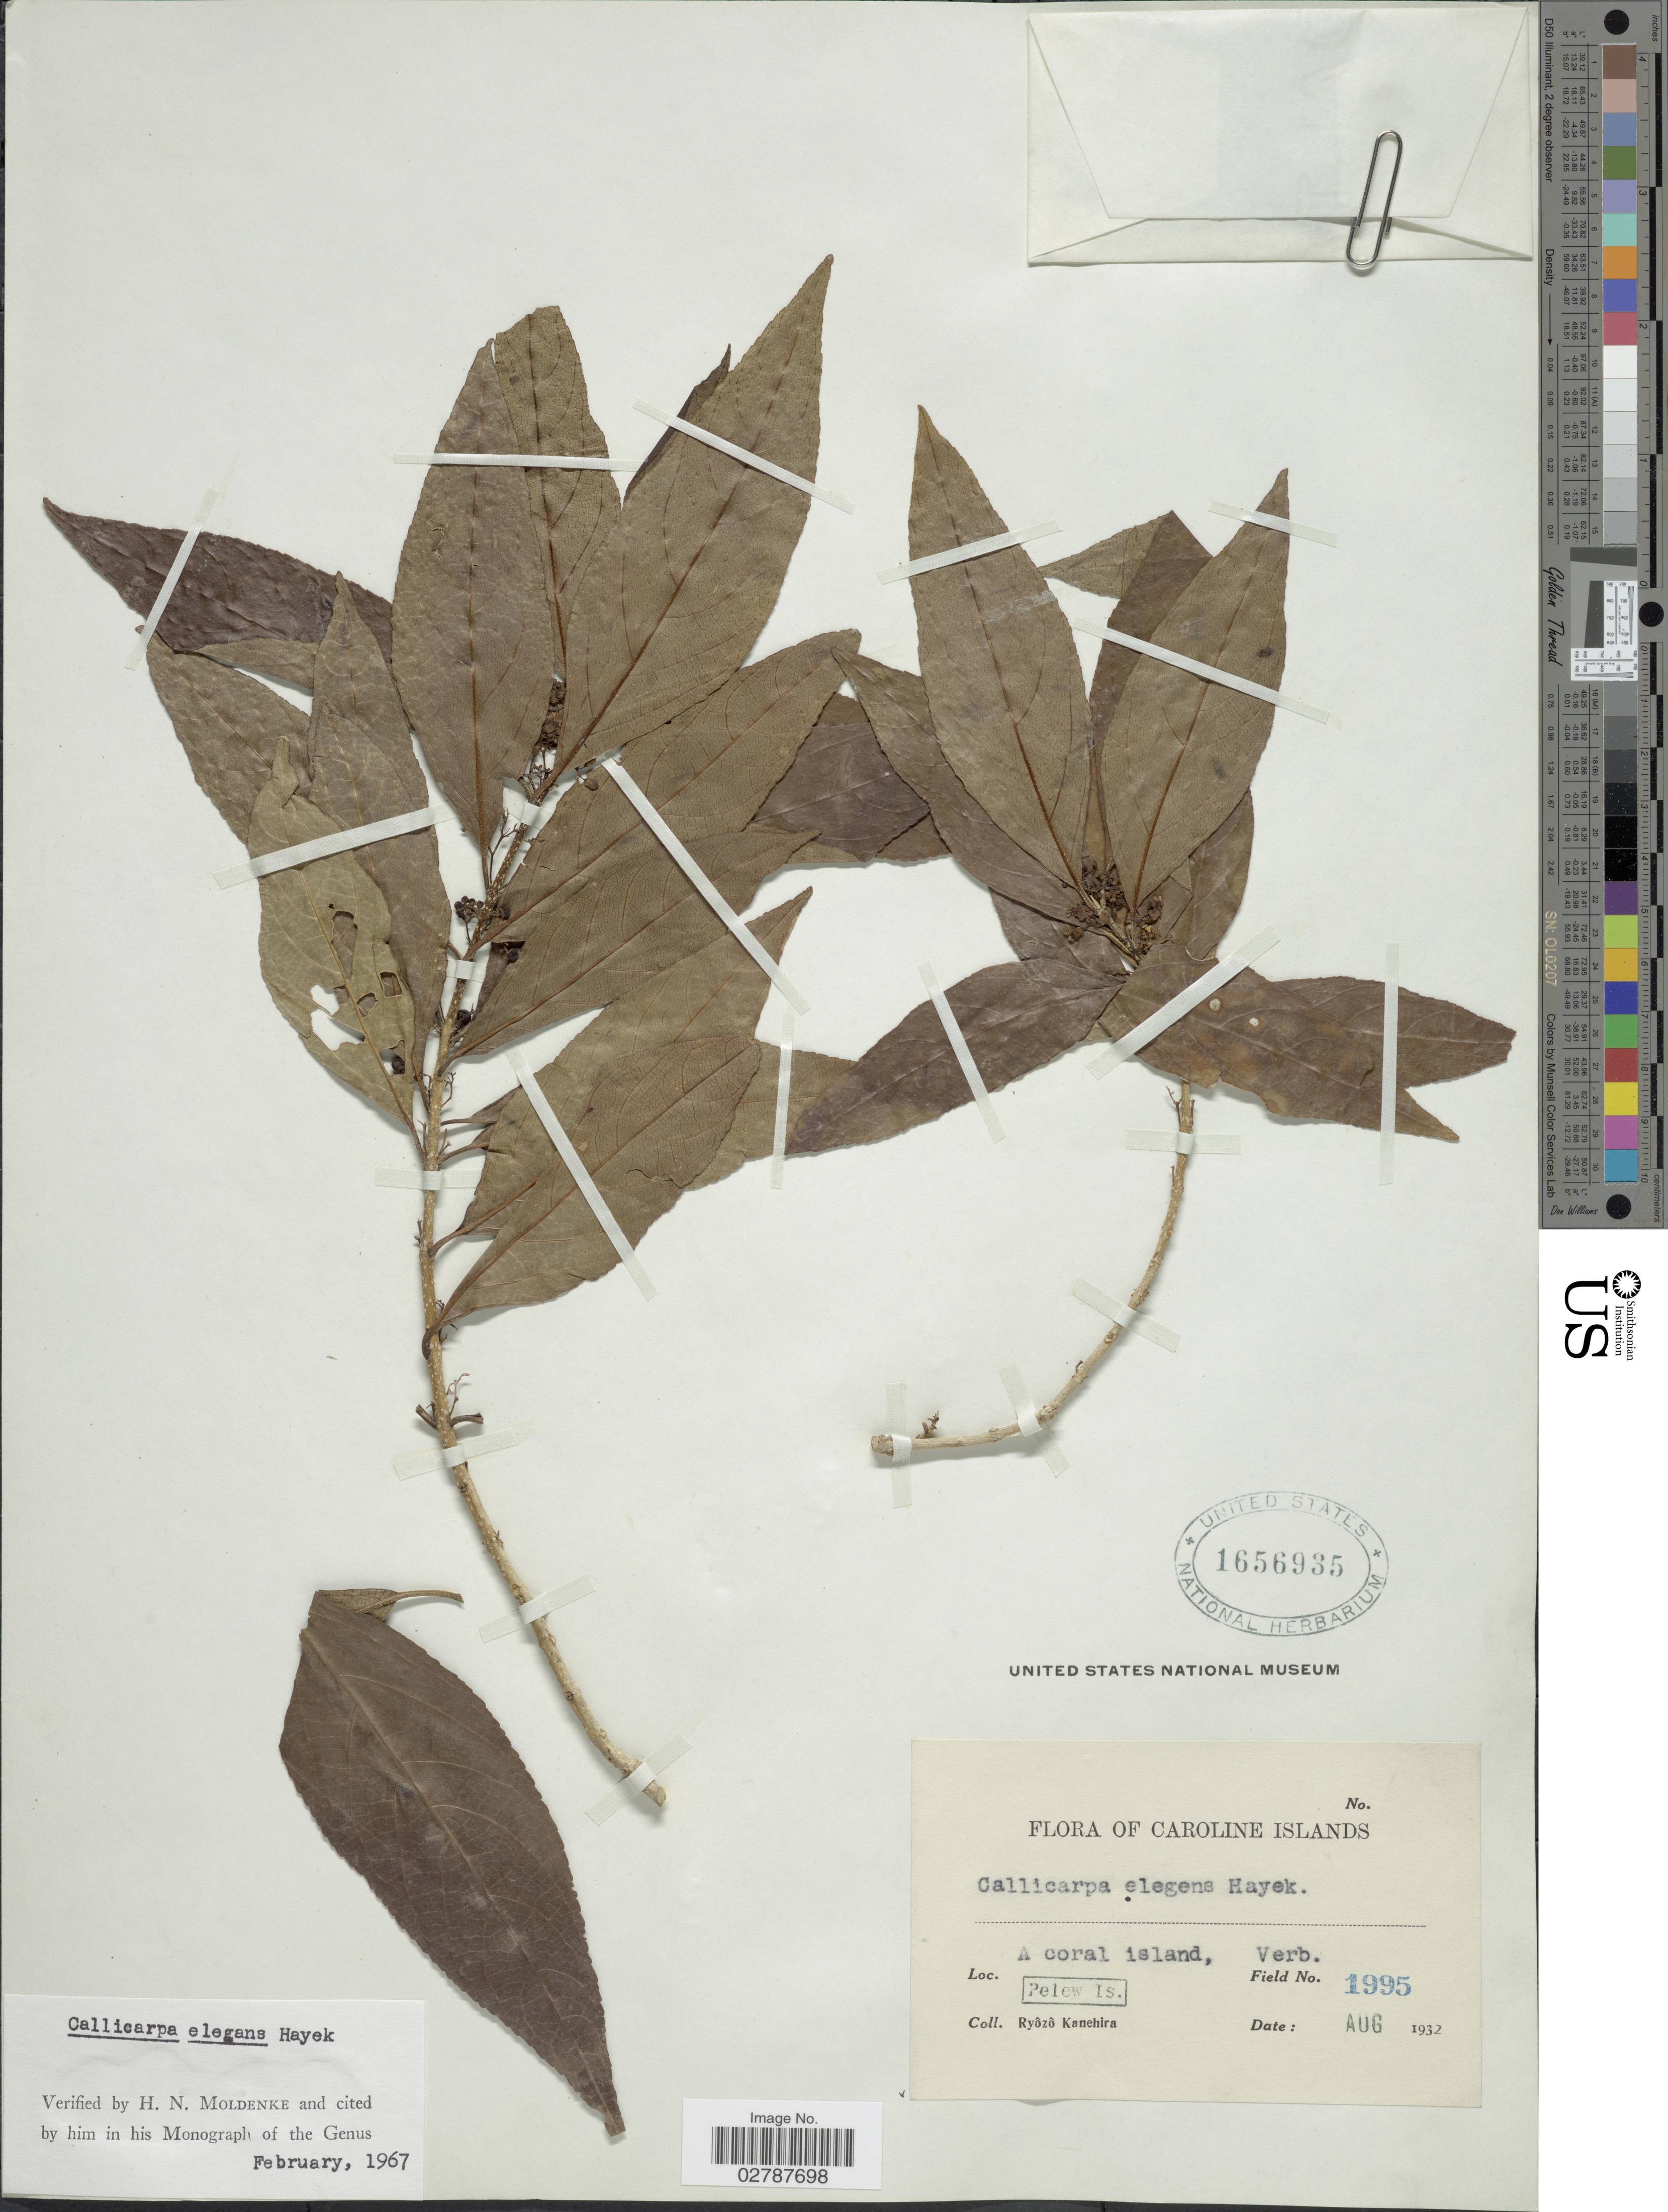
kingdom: Plantae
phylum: Tracheophyta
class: Magnoliopsida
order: Lamiales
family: Lamiaceae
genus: Callicarpa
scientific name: Callicarpa elegans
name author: Hayek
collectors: R. Kanehira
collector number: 1995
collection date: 1932-08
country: Palau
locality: Caroline Islands. A coral island, Pelew Is.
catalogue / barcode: US 1656935